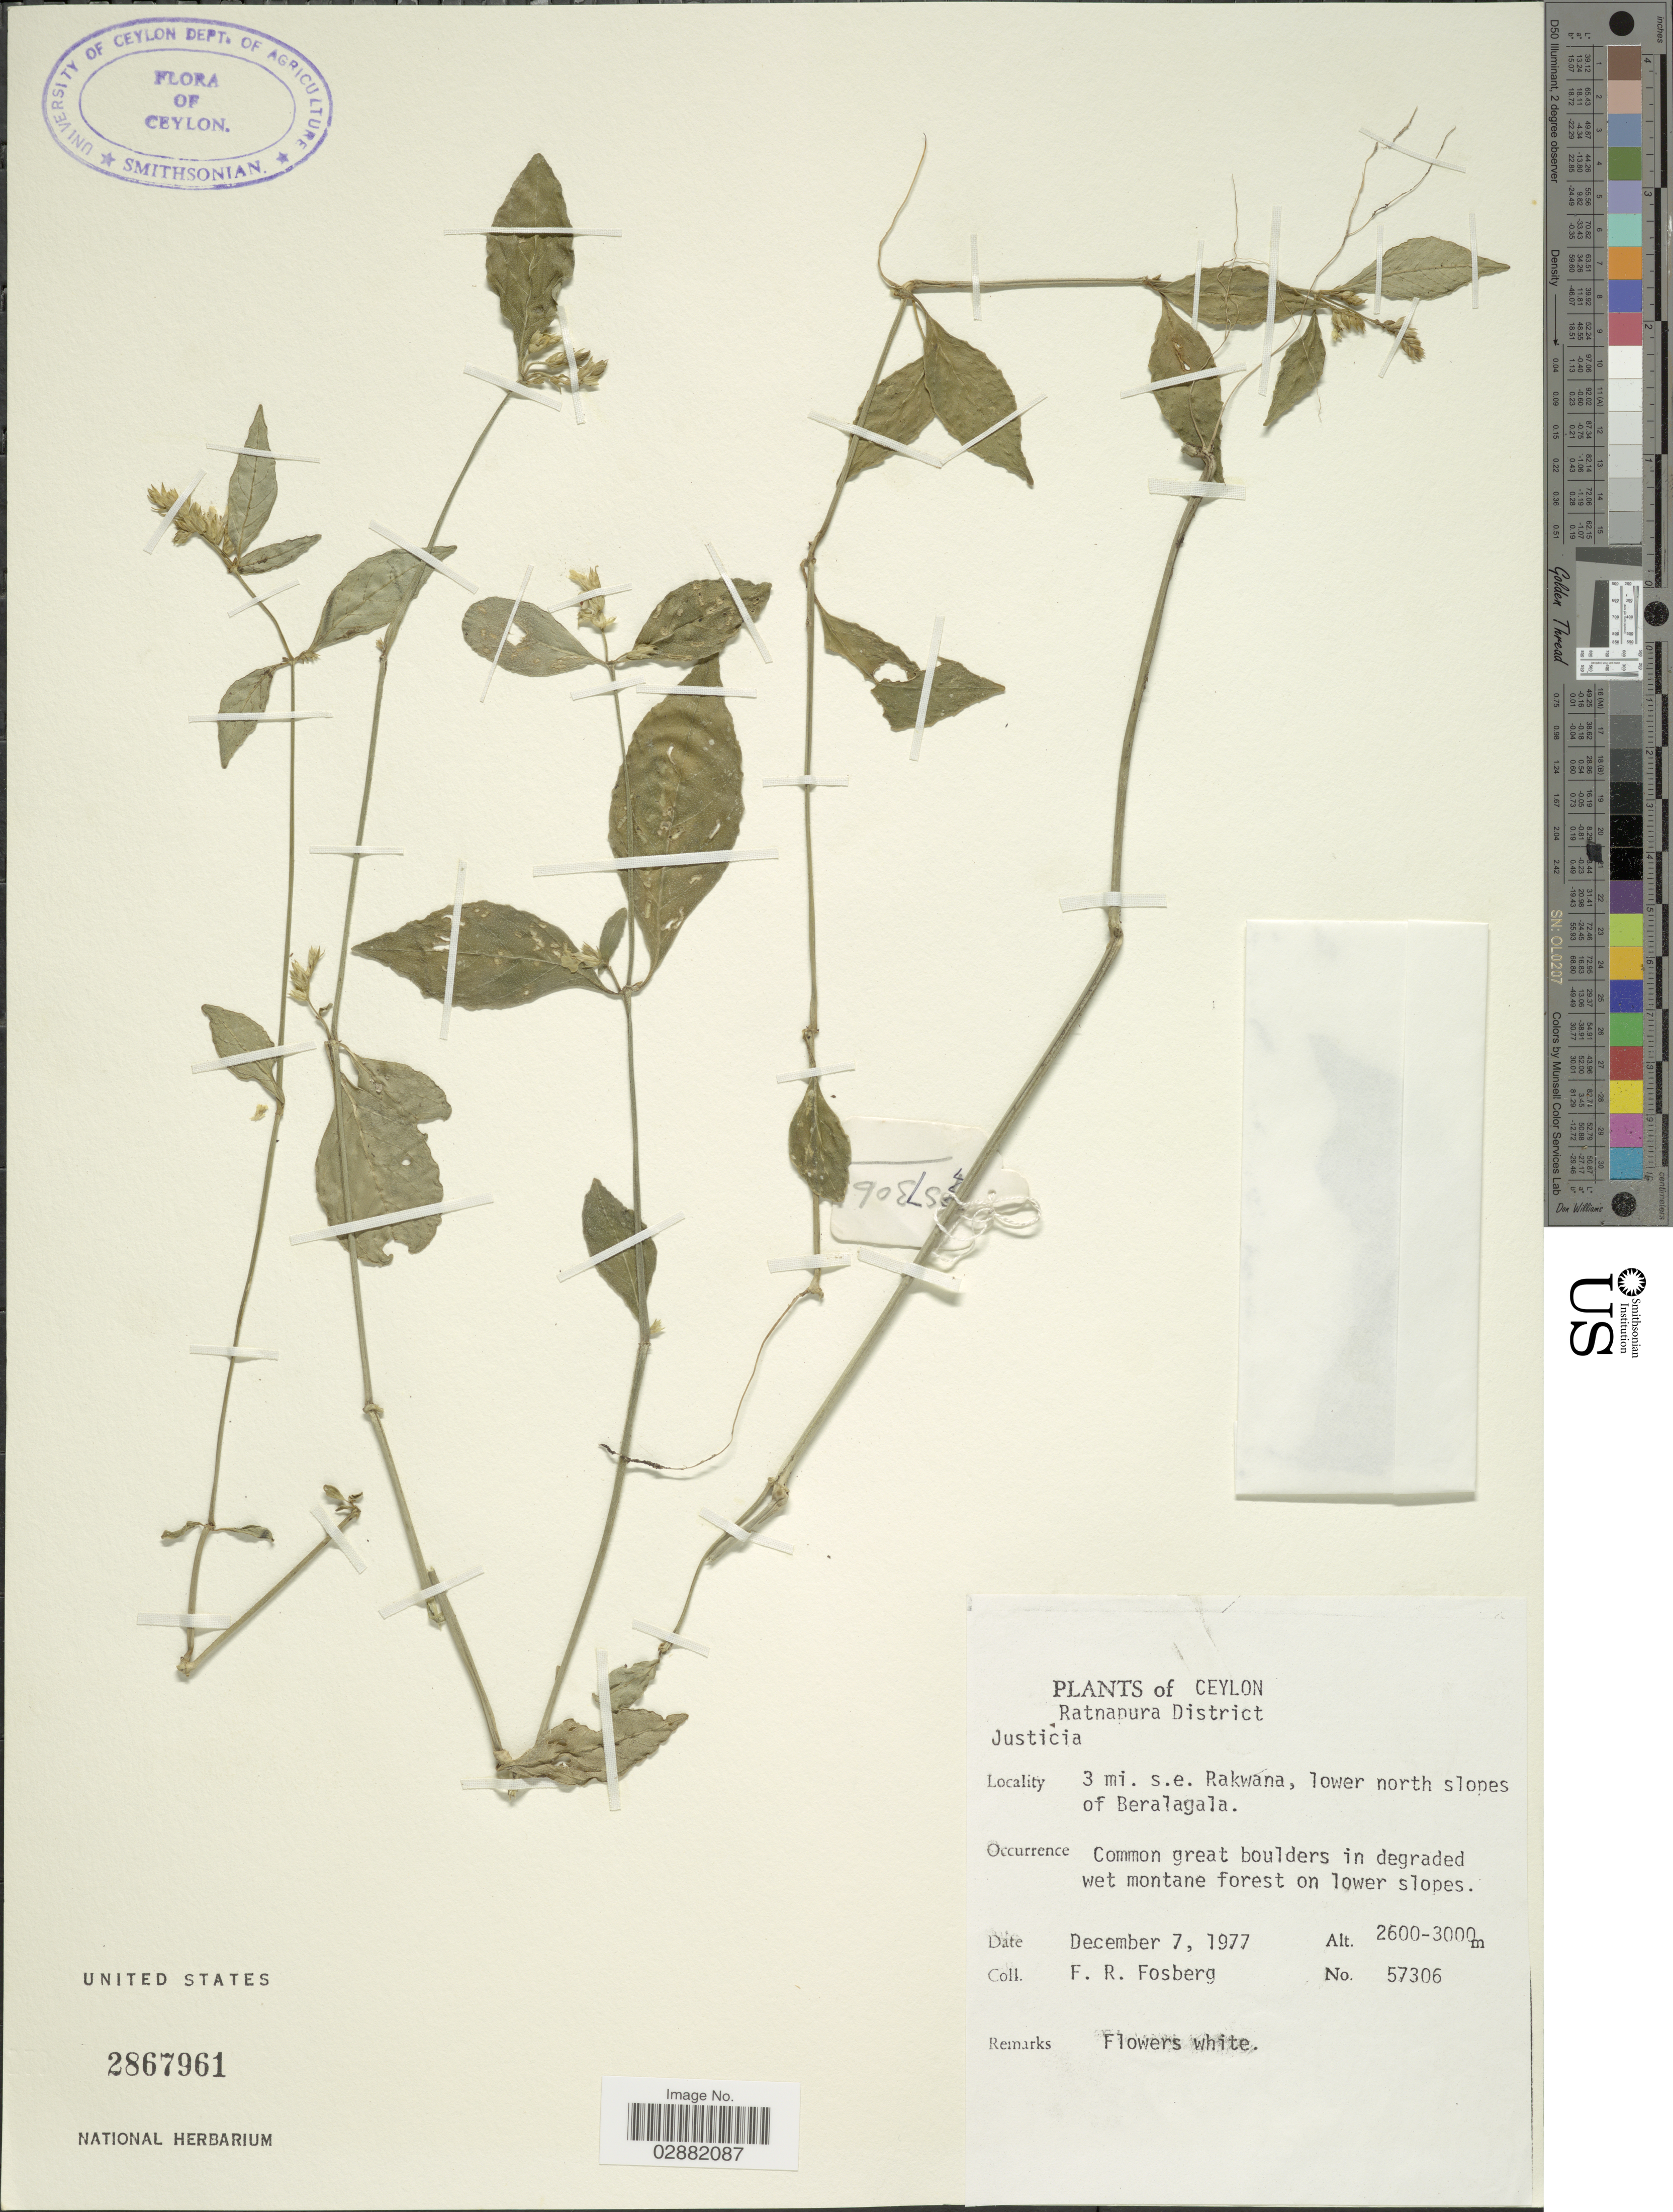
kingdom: Plantae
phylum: Tracheophyta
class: Magnoliopsida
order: Lamiales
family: Acanthaceae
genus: Justicia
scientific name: Justicia sp.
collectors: F. R. Fosberg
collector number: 57306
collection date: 1977-12-07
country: Sri Lanka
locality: Ceylon, Ratnapura District, 3 mi. s.e. Rakwana, lower north slopes of Beralagala.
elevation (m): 2600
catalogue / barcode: US 2867961